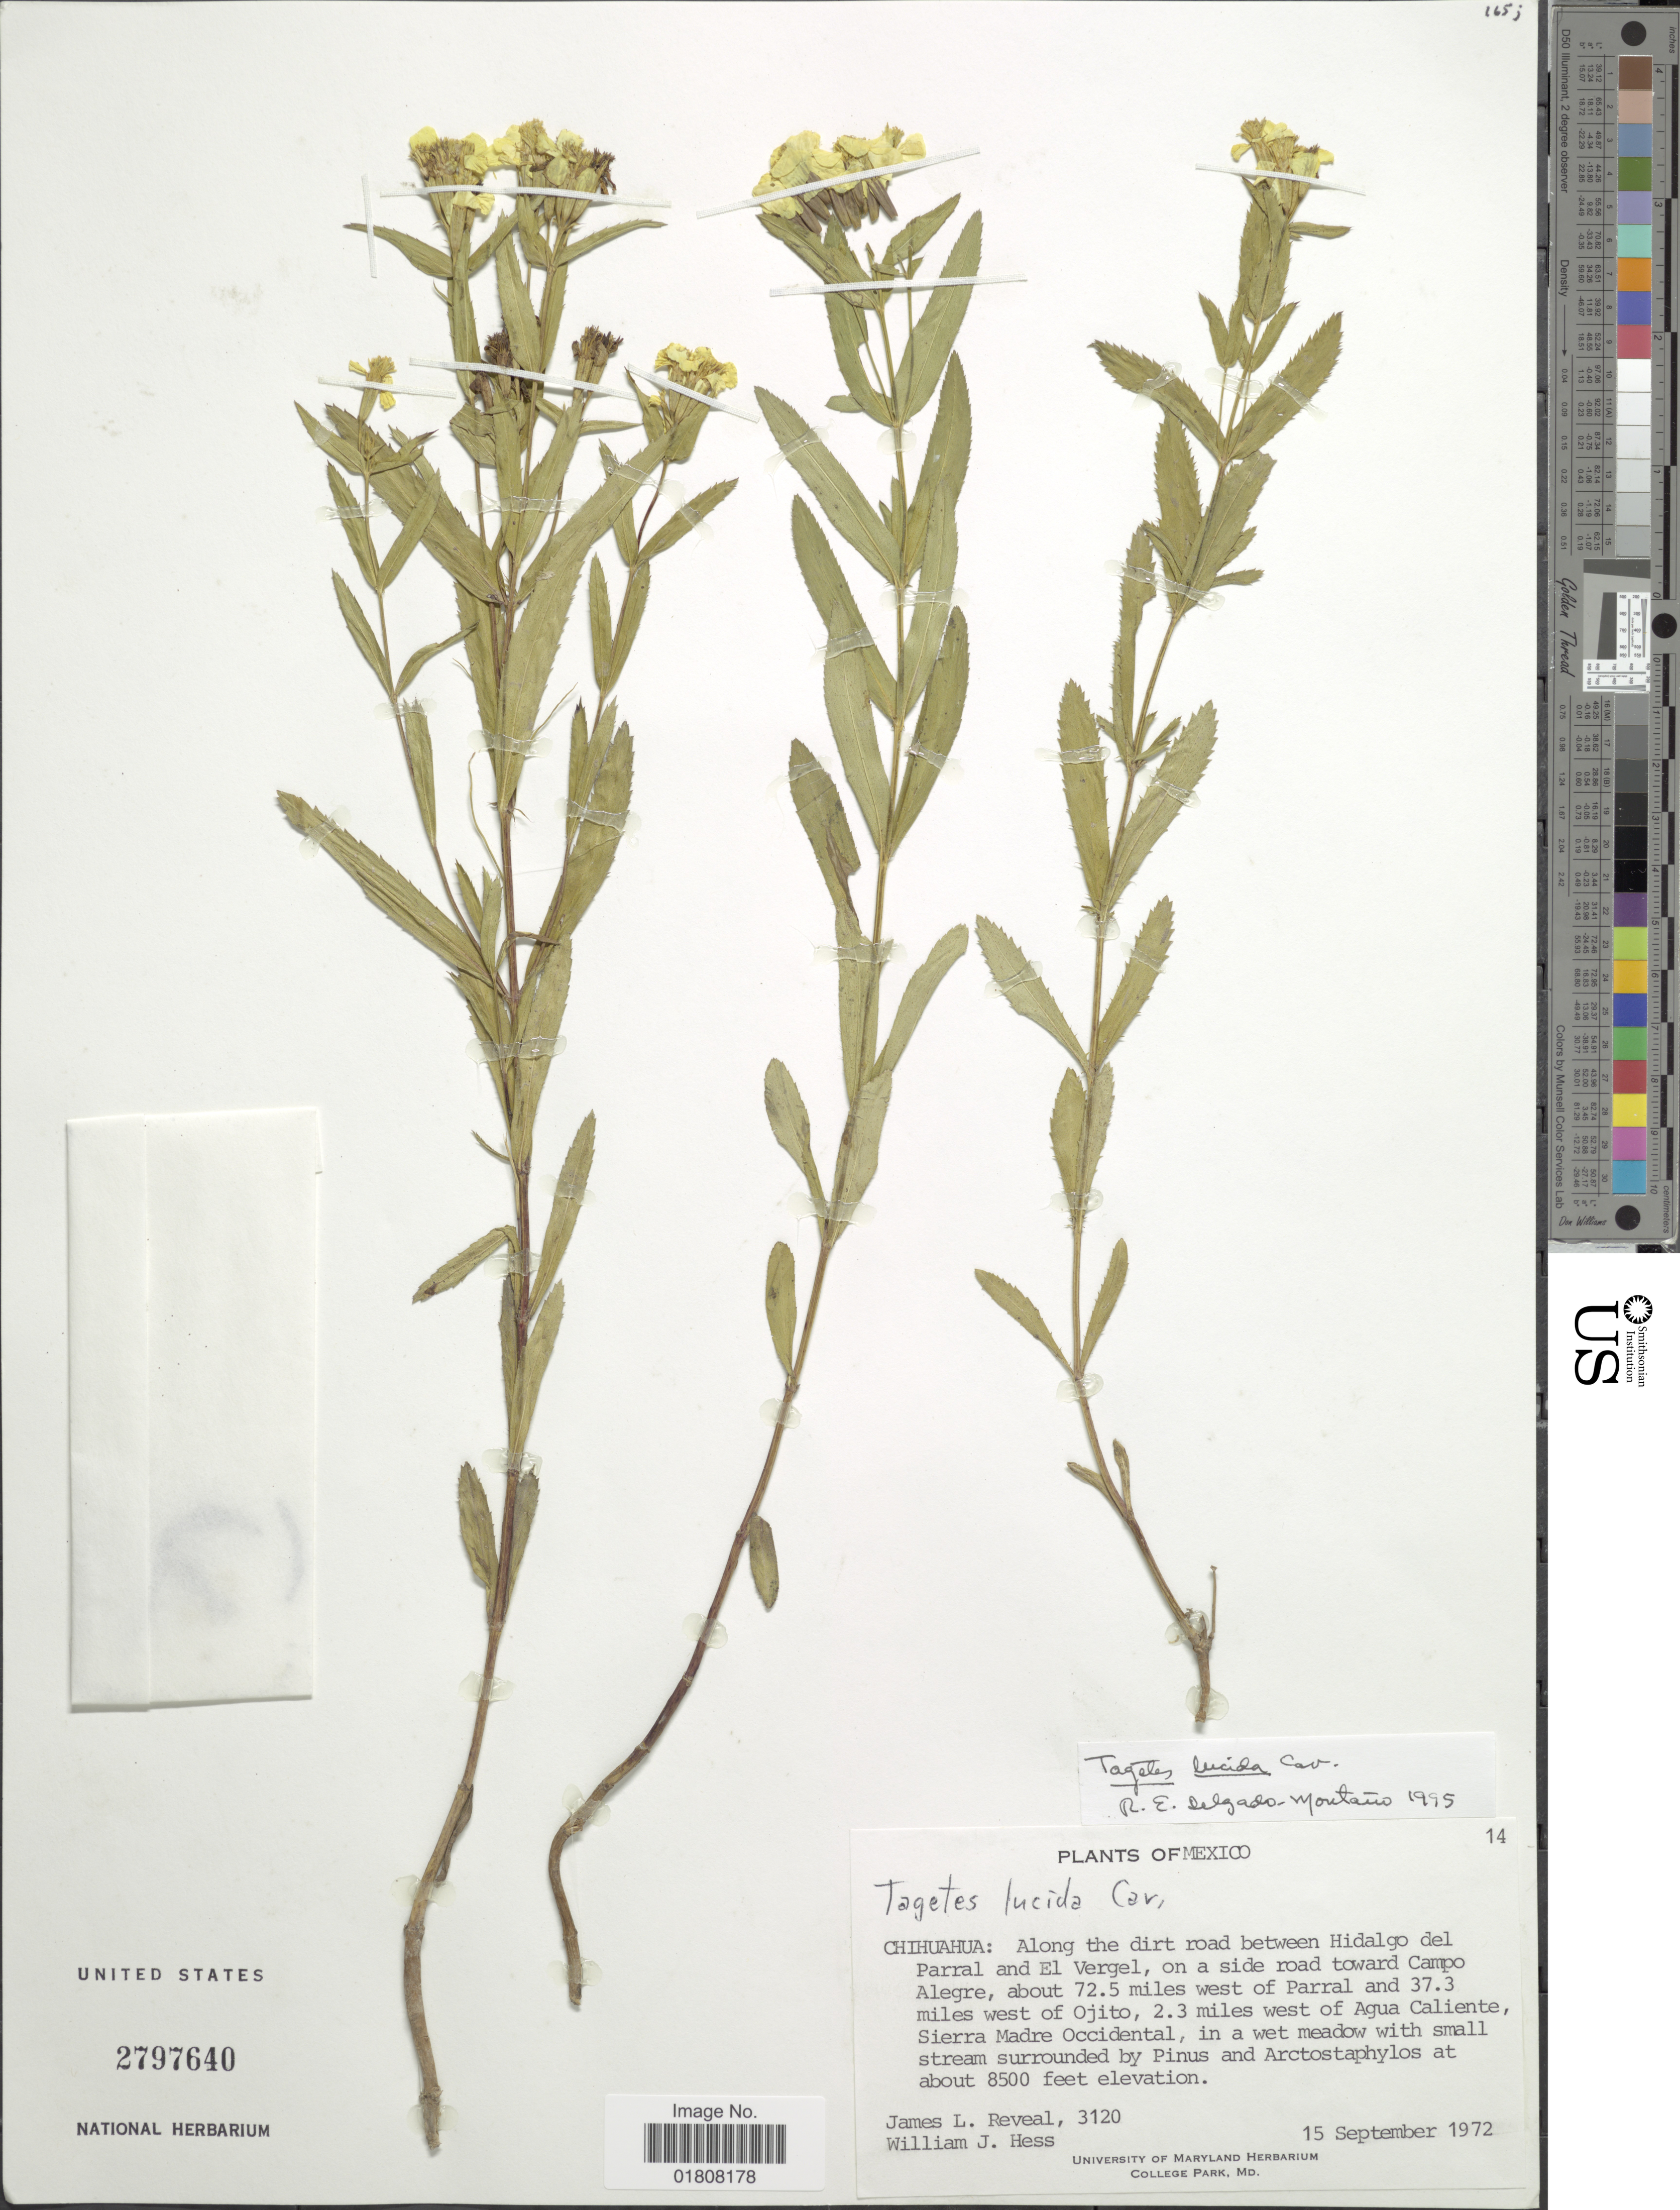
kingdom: Plantae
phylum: Tracheophyta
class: Magnoliopsida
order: Asterales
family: Asteraceae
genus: Tagetes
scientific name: Tagetes lucida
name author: Cav.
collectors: J. L. Reveal & W. Hess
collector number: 3120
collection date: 1972-09-15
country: Mexico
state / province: Chihuahua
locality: Along the dirt road between Hidalgo del Parral and El Vergel, on a side road toward Campo Alegre, about 72.5 miles west of Parral and 37.3 miles west of Ojito, 2.3 miles west of Agua Caliente, Sierra Madre Occidental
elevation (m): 2591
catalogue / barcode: US 2797640